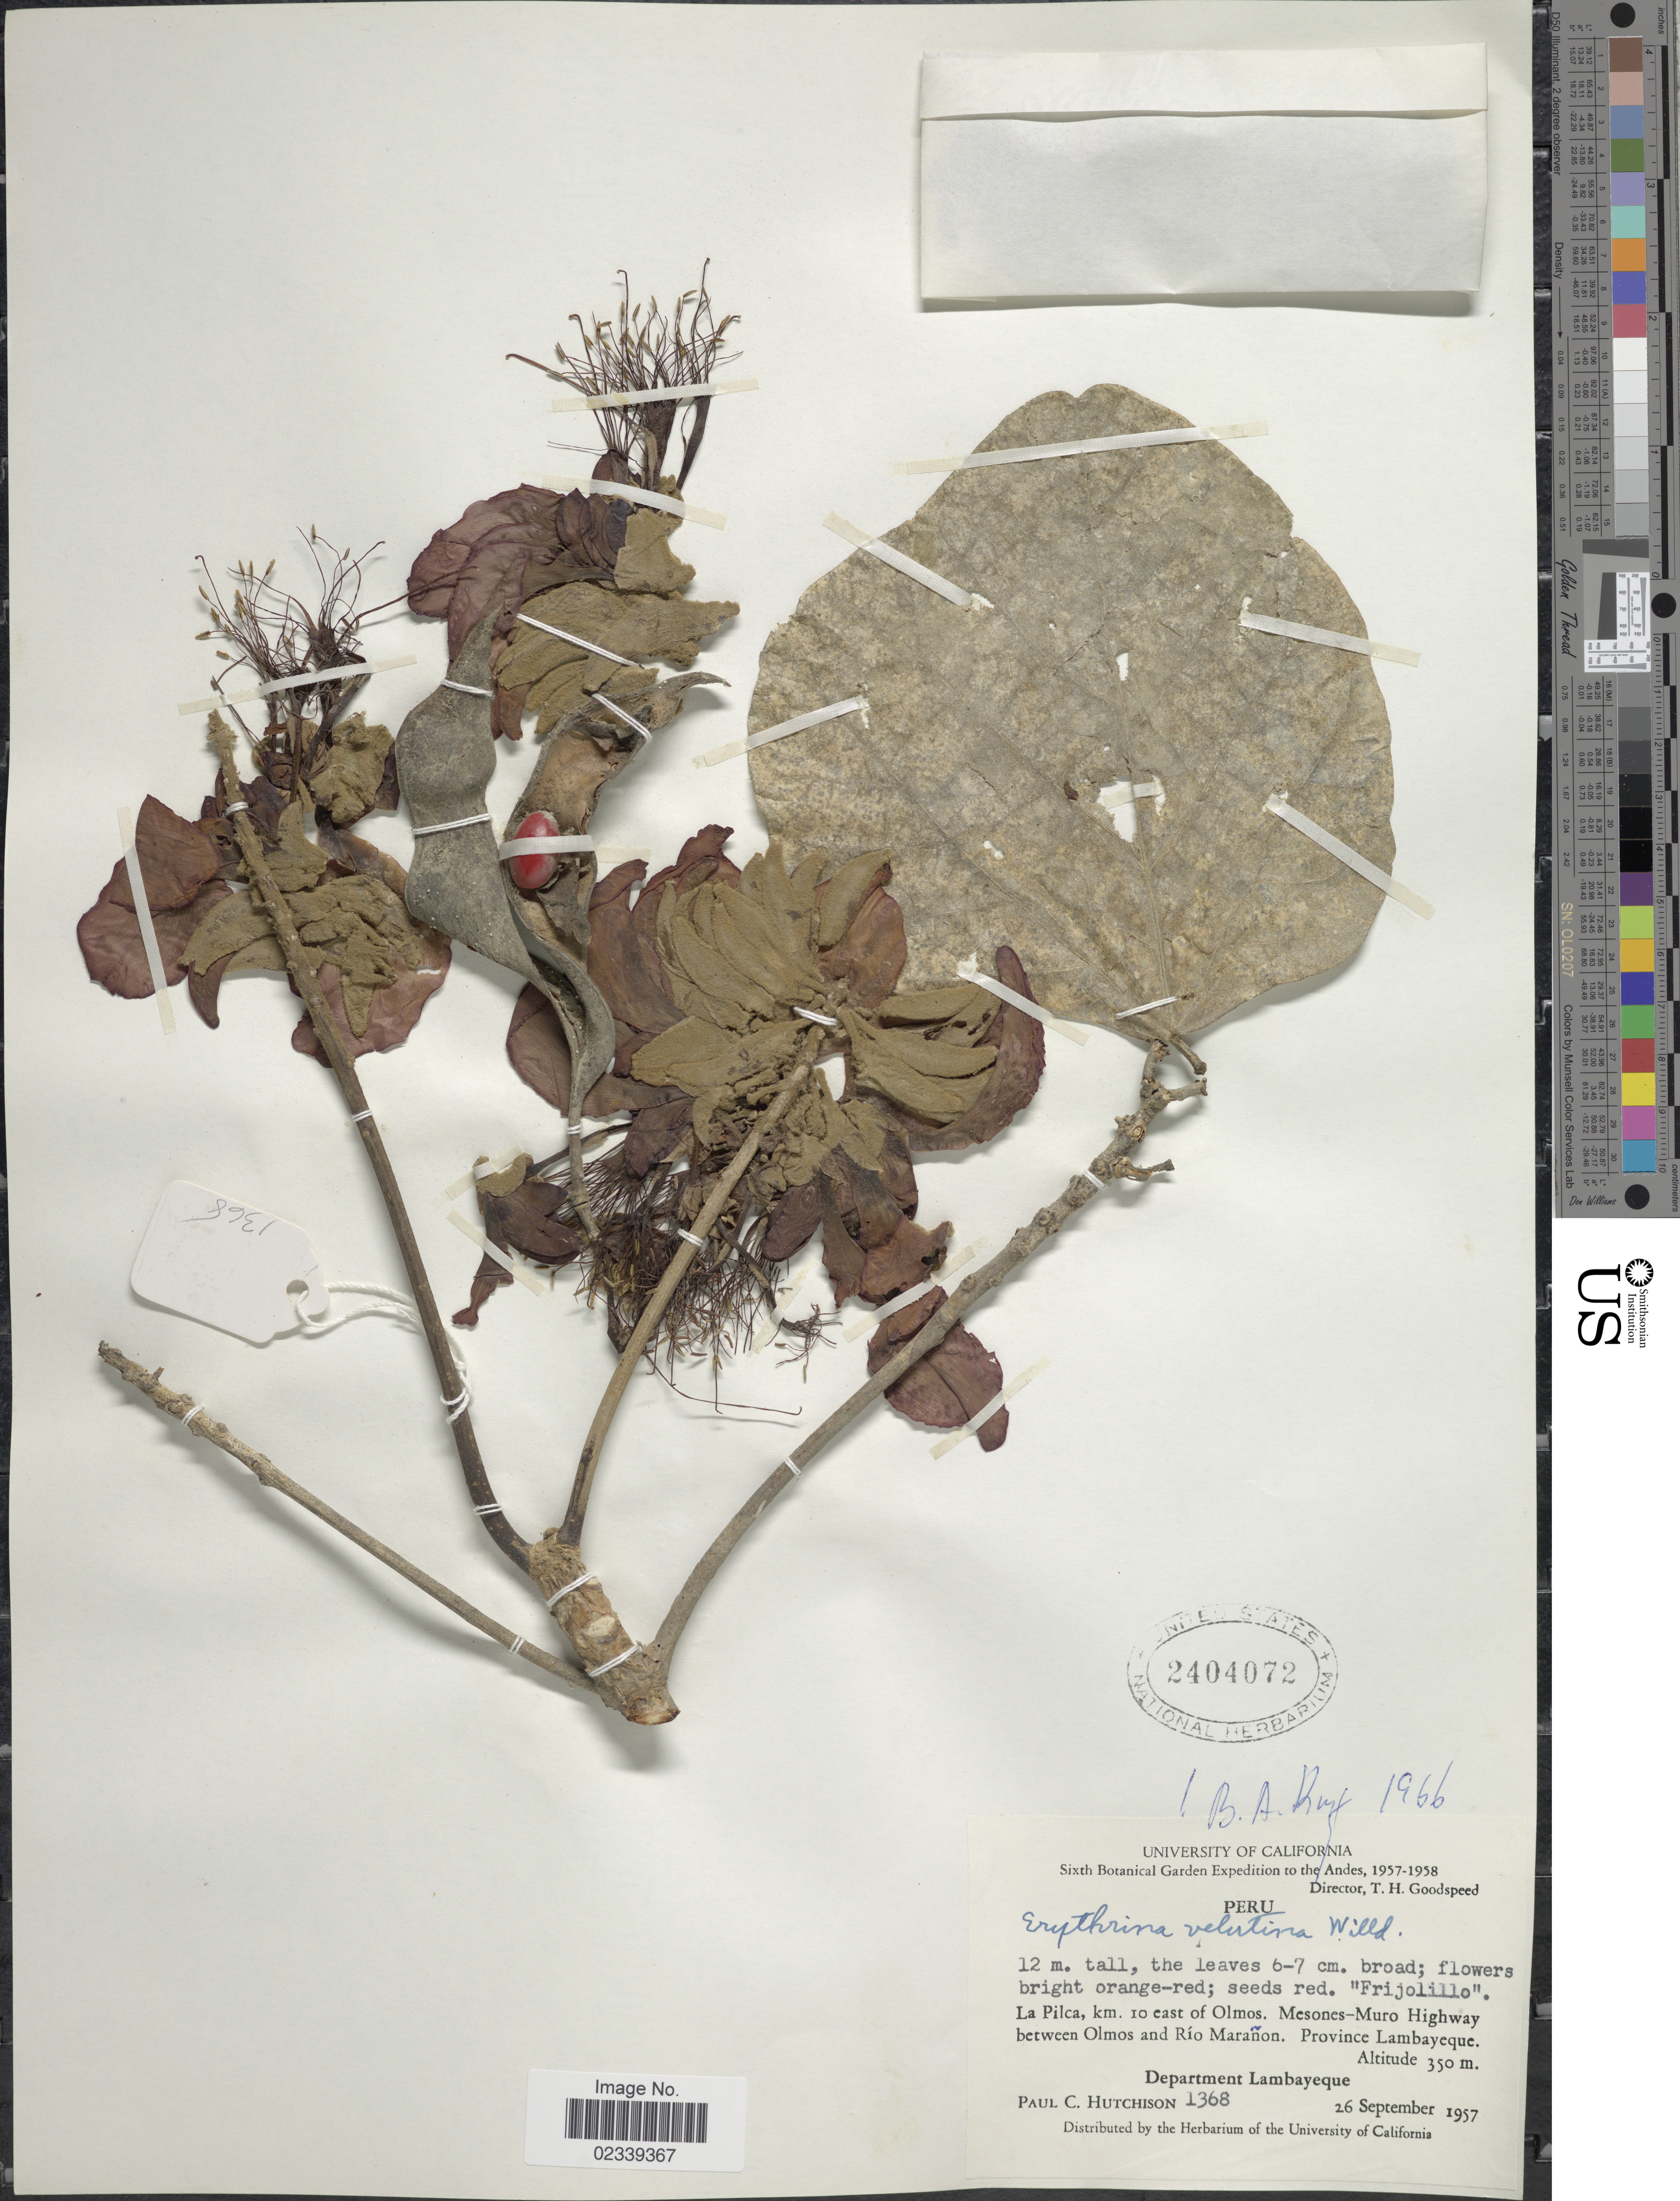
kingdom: Plantae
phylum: Tracheophyta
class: Magnoliopsida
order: Fabales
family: Fabaceae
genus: Erythrina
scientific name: Erythrina velutina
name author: Willd.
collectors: P. C. Hutchison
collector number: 1368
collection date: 1957-09-26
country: Peru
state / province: Lambayeque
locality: La Pilca, km. 10 east of Olmos, Mesones-Muro Highway between Olmos and Rio Maranon, Department Lambayeque.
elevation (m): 350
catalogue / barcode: US 2404072